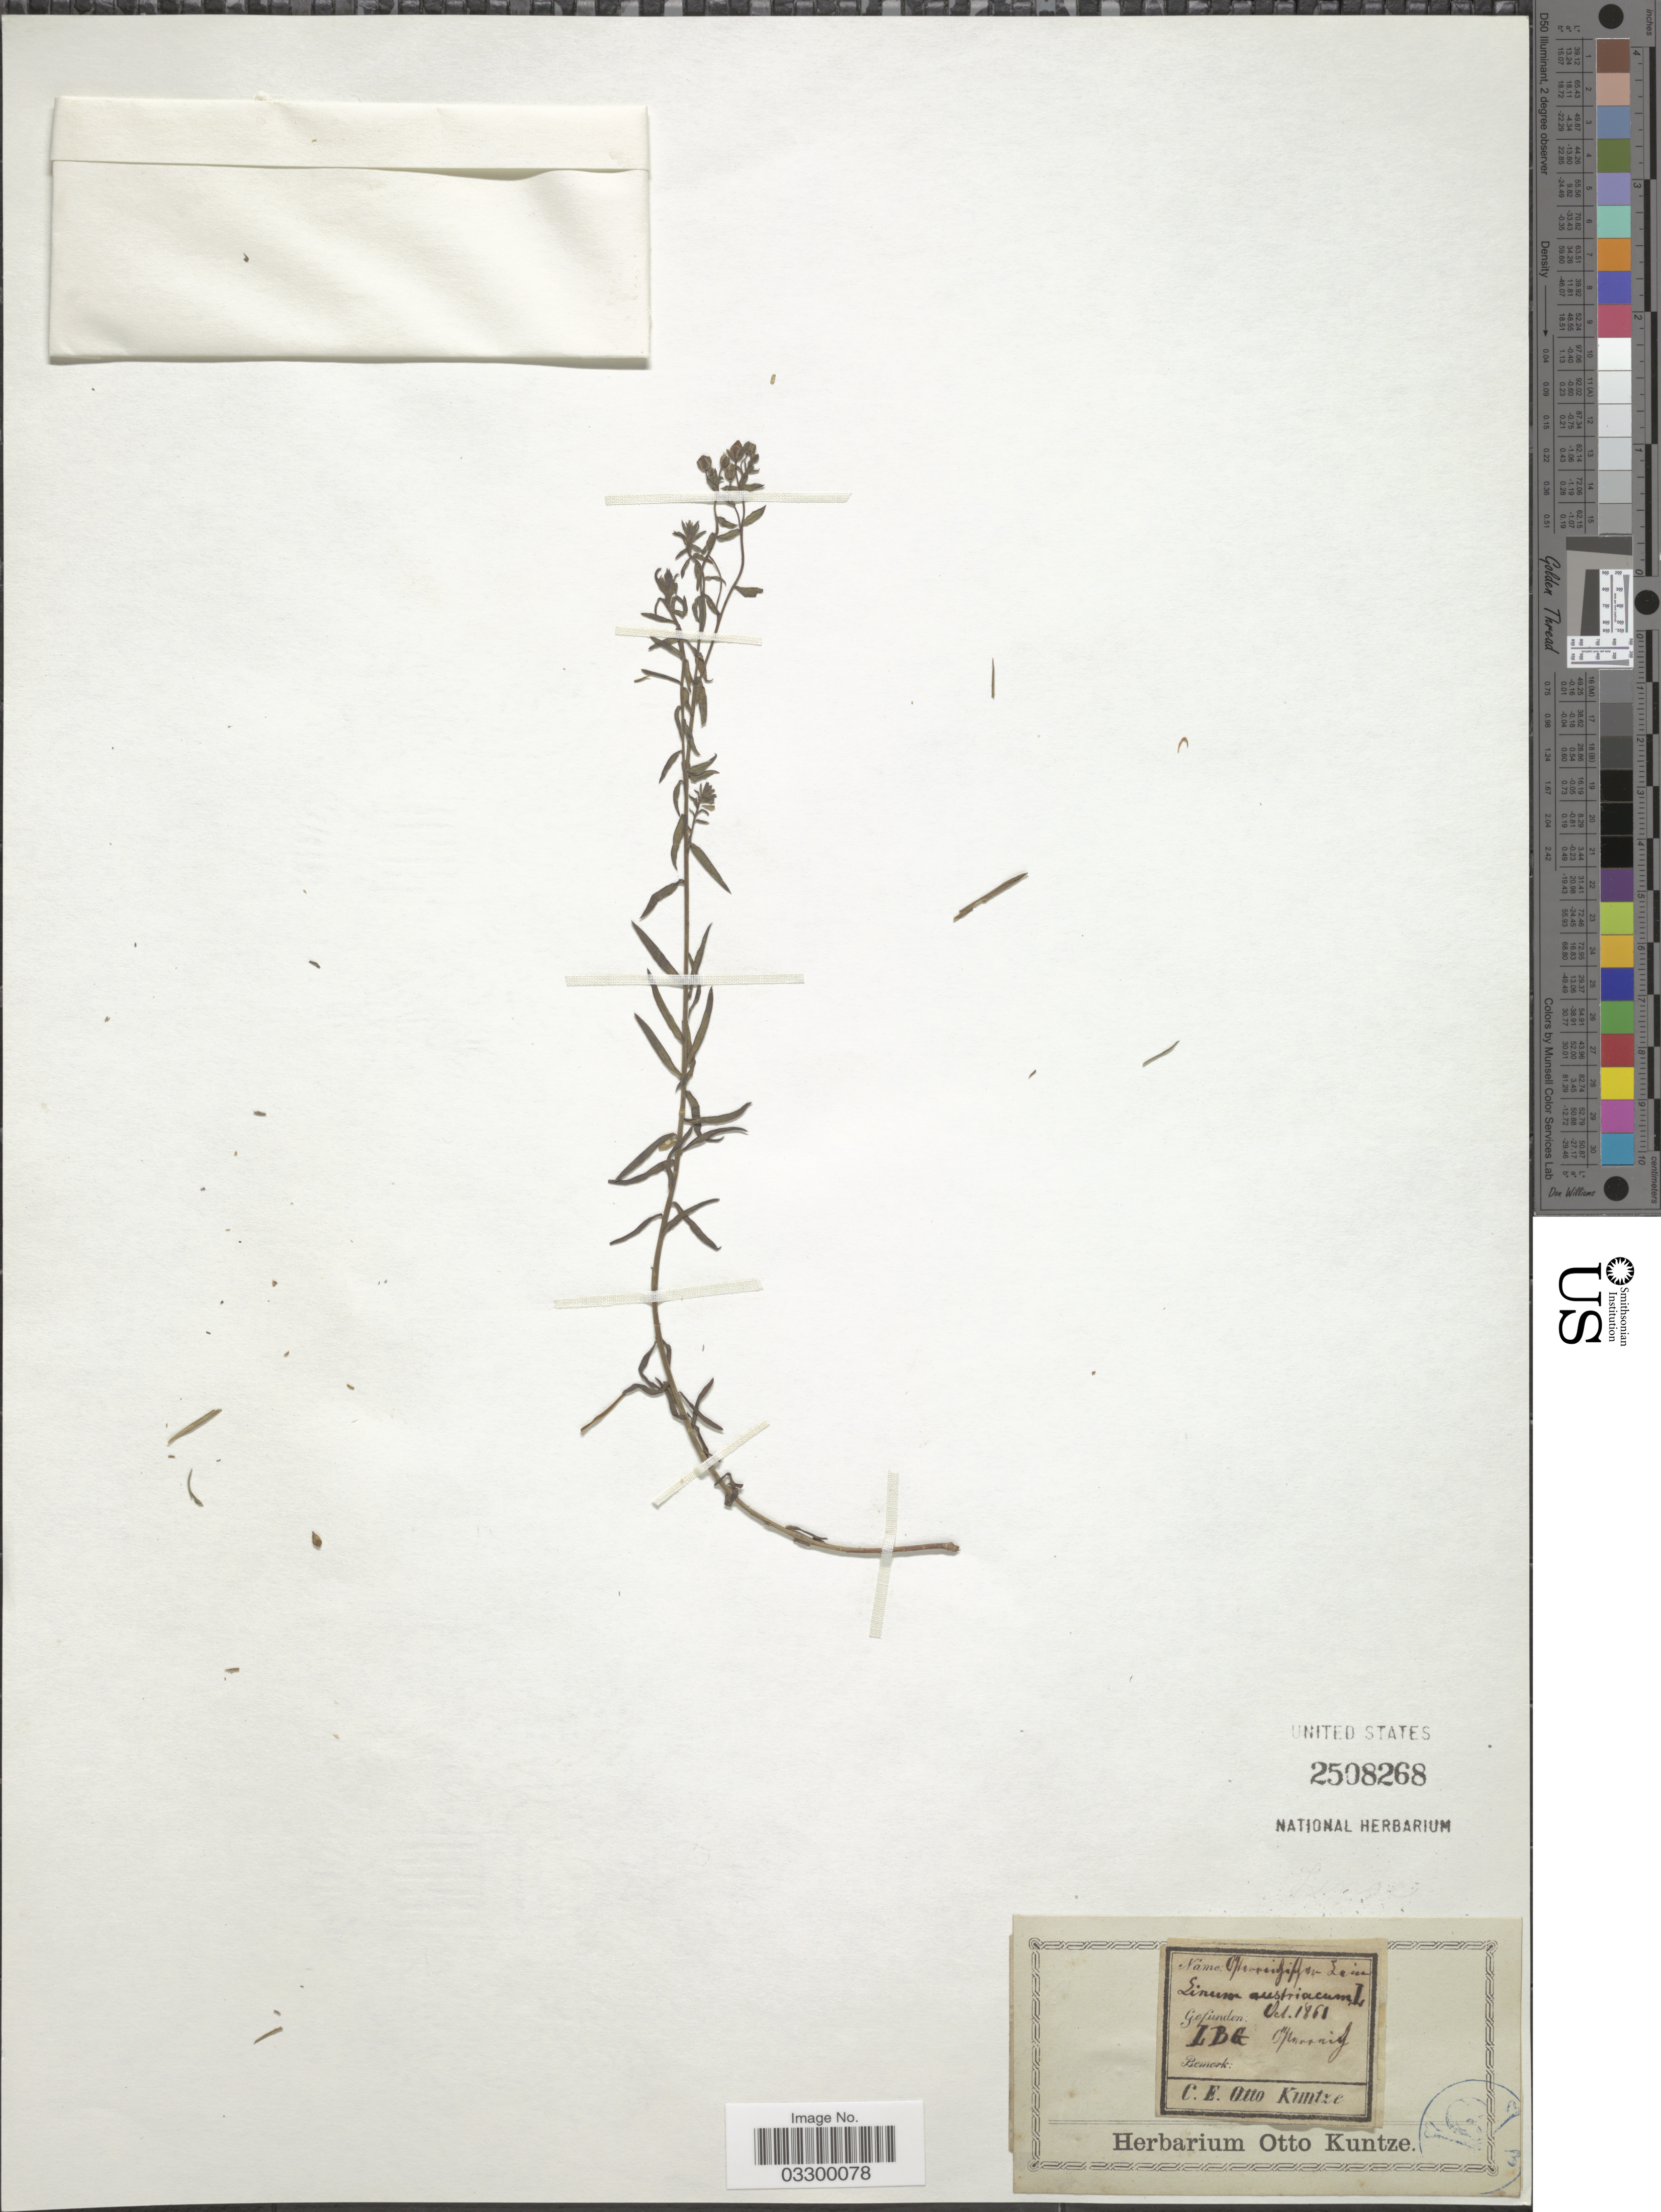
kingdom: Plantae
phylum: Tracheophyta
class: Magnoliopsida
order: Malpighiales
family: Linaceae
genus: Linum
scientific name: Linum austriacum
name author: L.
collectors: C.E.O. Kuntze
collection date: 1861-10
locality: LBG.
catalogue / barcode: US 2508268